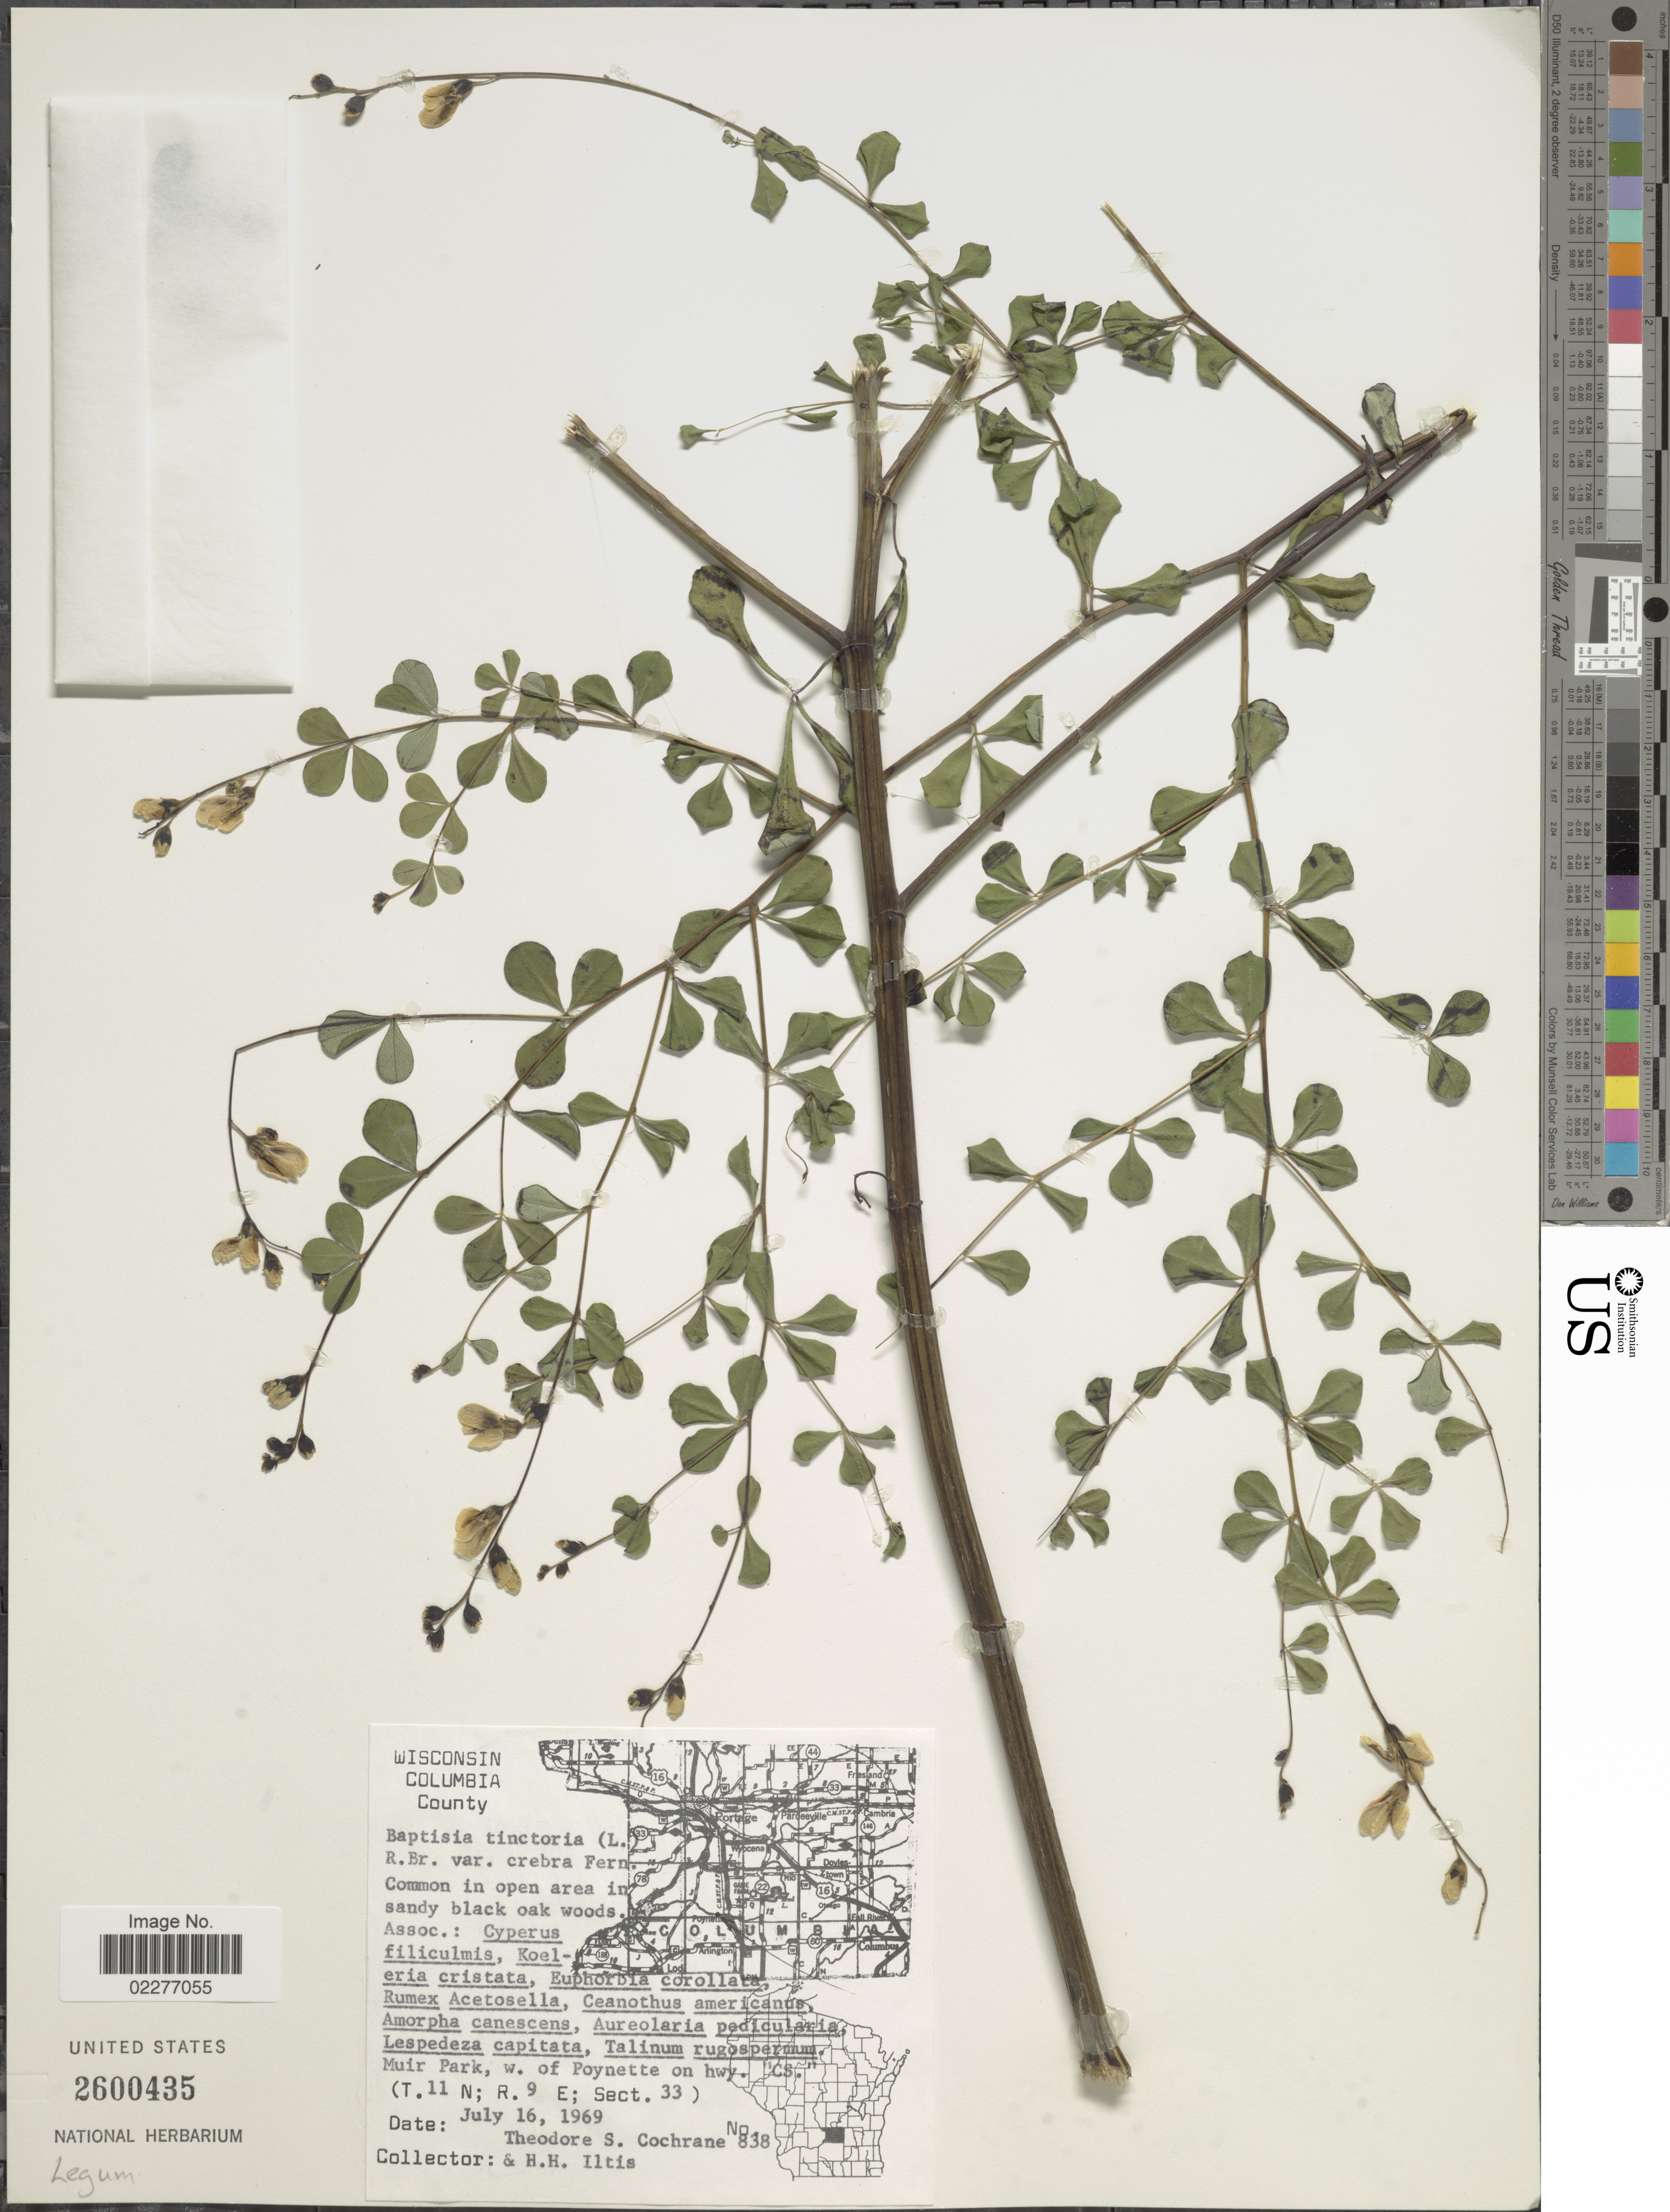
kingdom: Plantae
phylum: Tracheophyta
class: Magnoliopsida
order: Fabales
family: Fabaceae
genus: Baptisia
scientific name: Baptisia tinctoria var. crebra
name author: Fernald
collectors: T. S. Cochrane & H. H. Iltis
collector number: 838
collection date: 1969-07-16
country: United States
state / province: Wisconsin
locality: Common in open area in sandy black oak woods. Muir Park, w. of Poynette on hwy. (11 N; R.9 E; Sect. 33)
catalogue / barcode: US 2600435